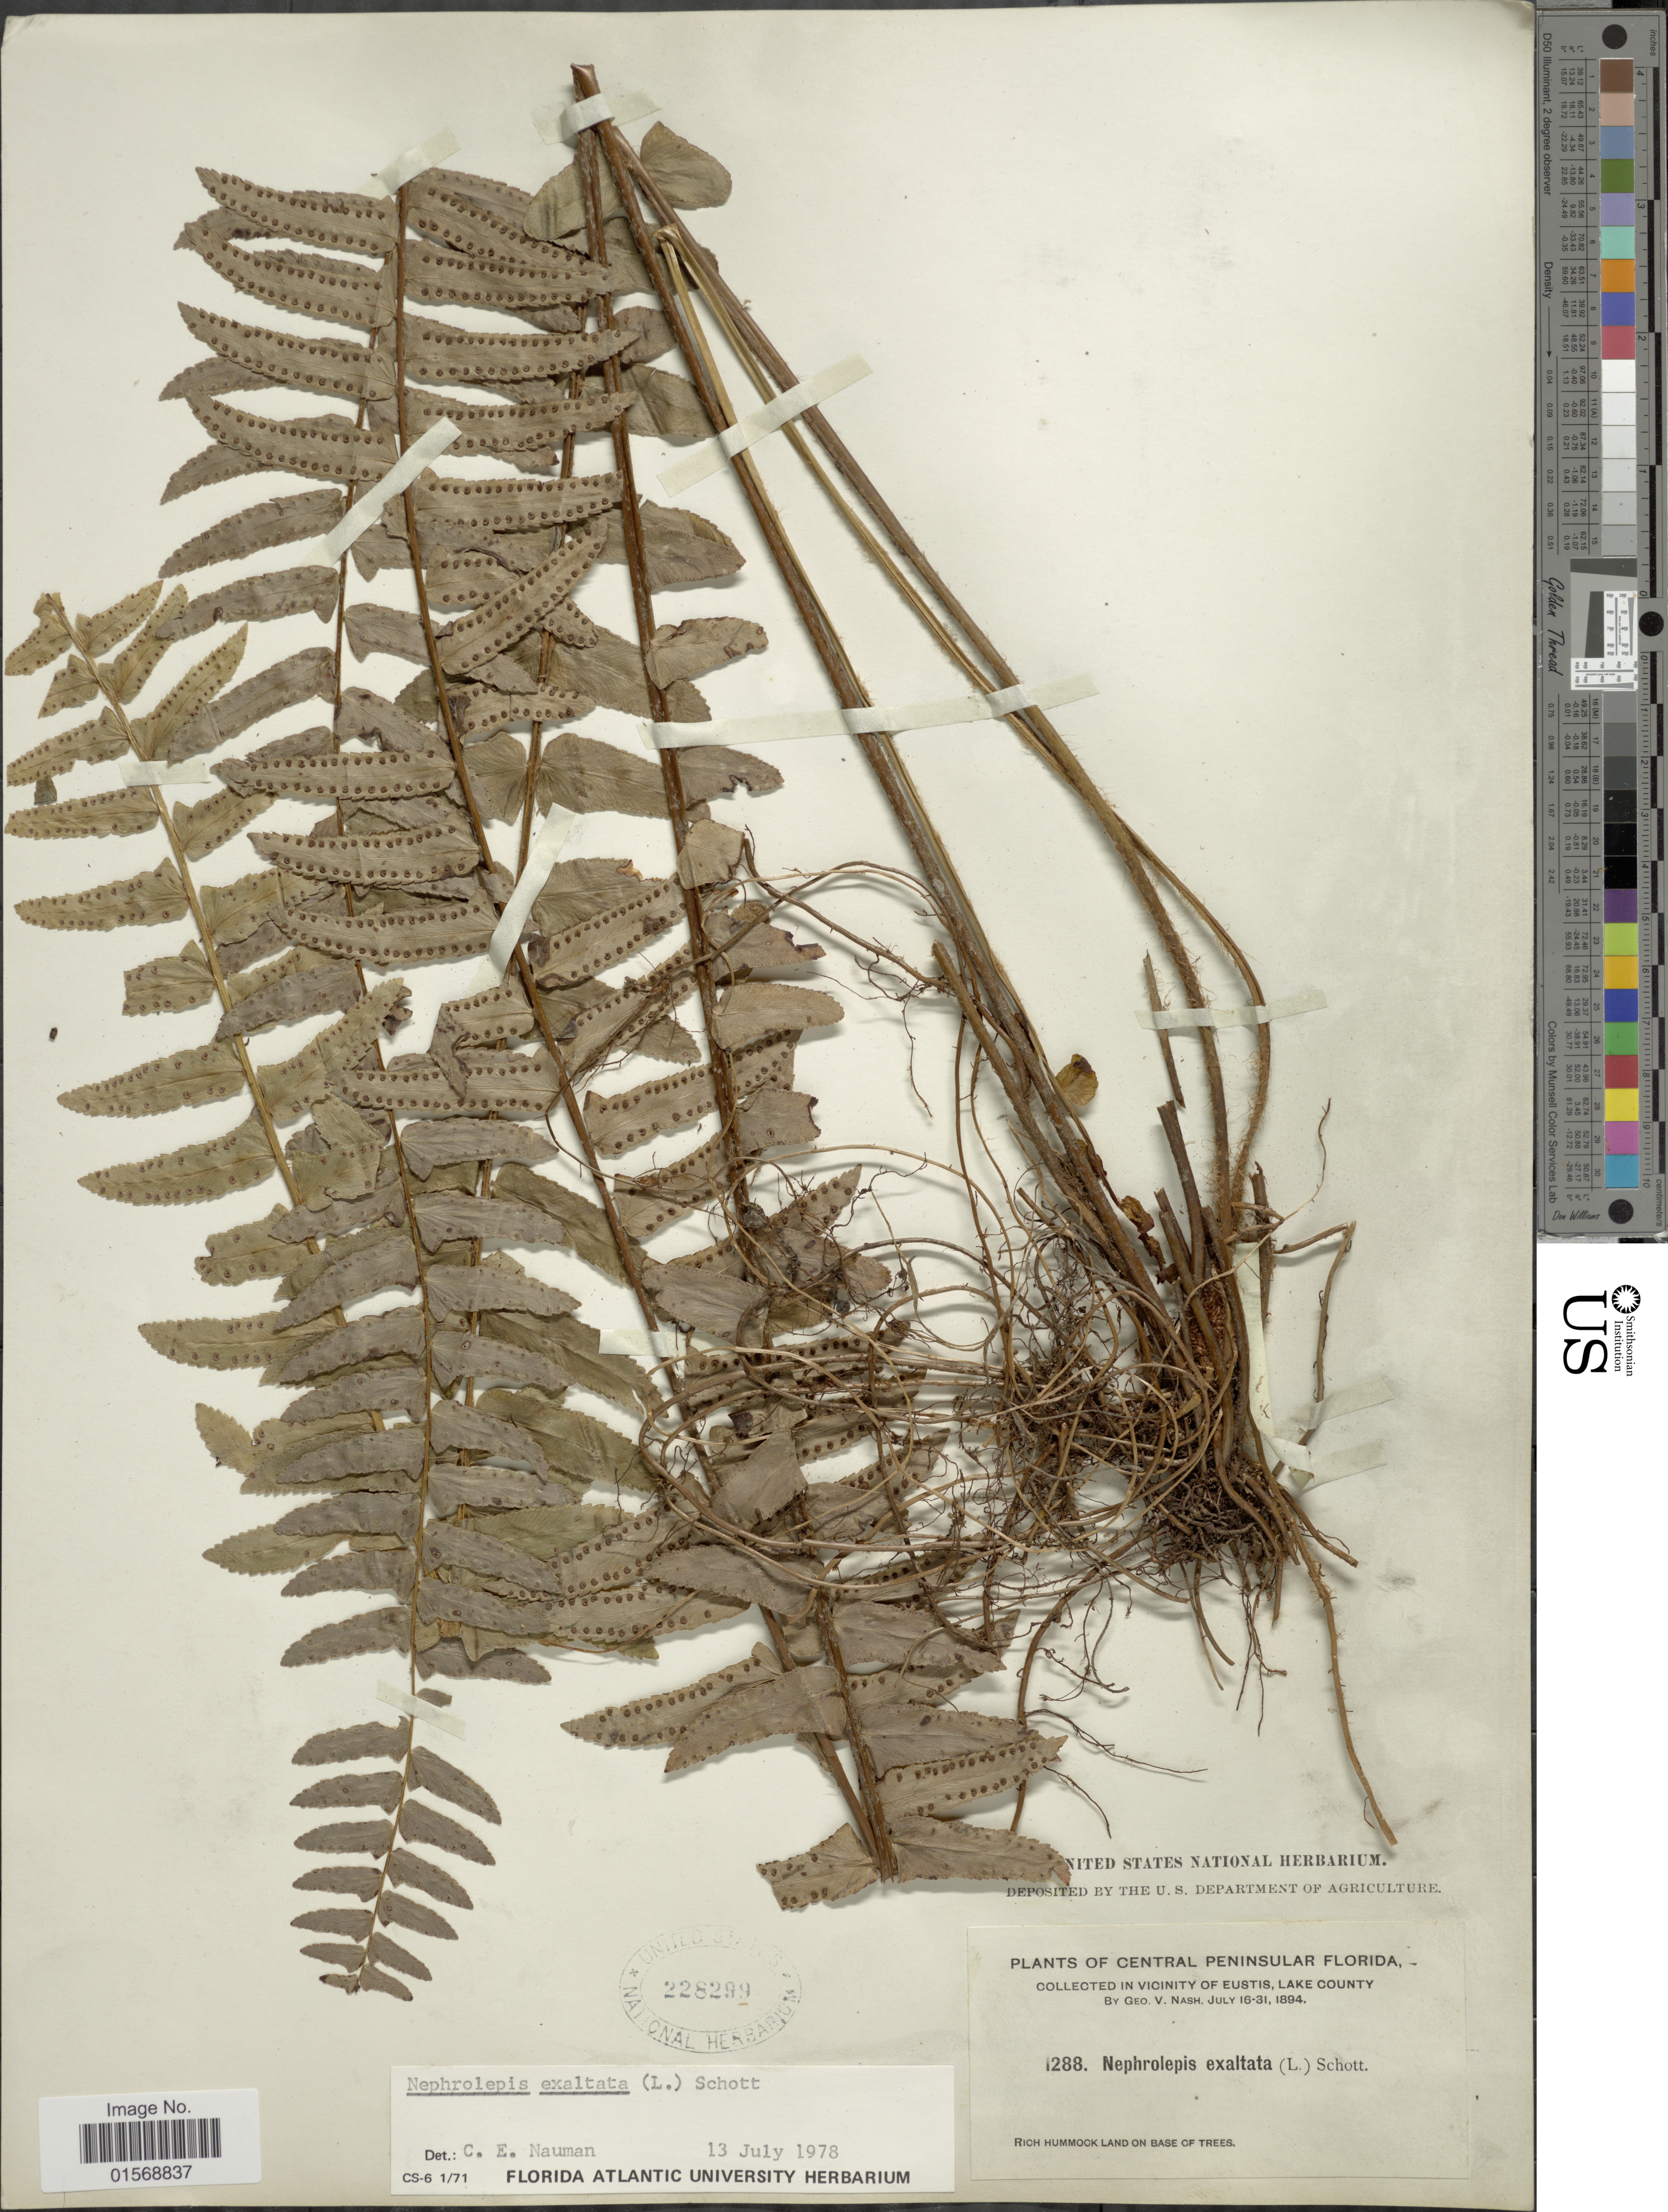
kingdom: Plantae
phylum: Tracheophyta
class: Polypodiopsida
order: Polypodiales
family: Nephrolepidaceae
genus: Nephrolepis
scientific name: Nephrolepis exaltata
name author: (L.) Schott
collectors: G. V. Nash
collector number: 1288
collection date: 1894-07-16/1894-07-31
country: United States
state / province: Florida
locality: Central Peninsular Florida. In vicinity of Eustis, Lake County.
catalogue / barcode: US 228299